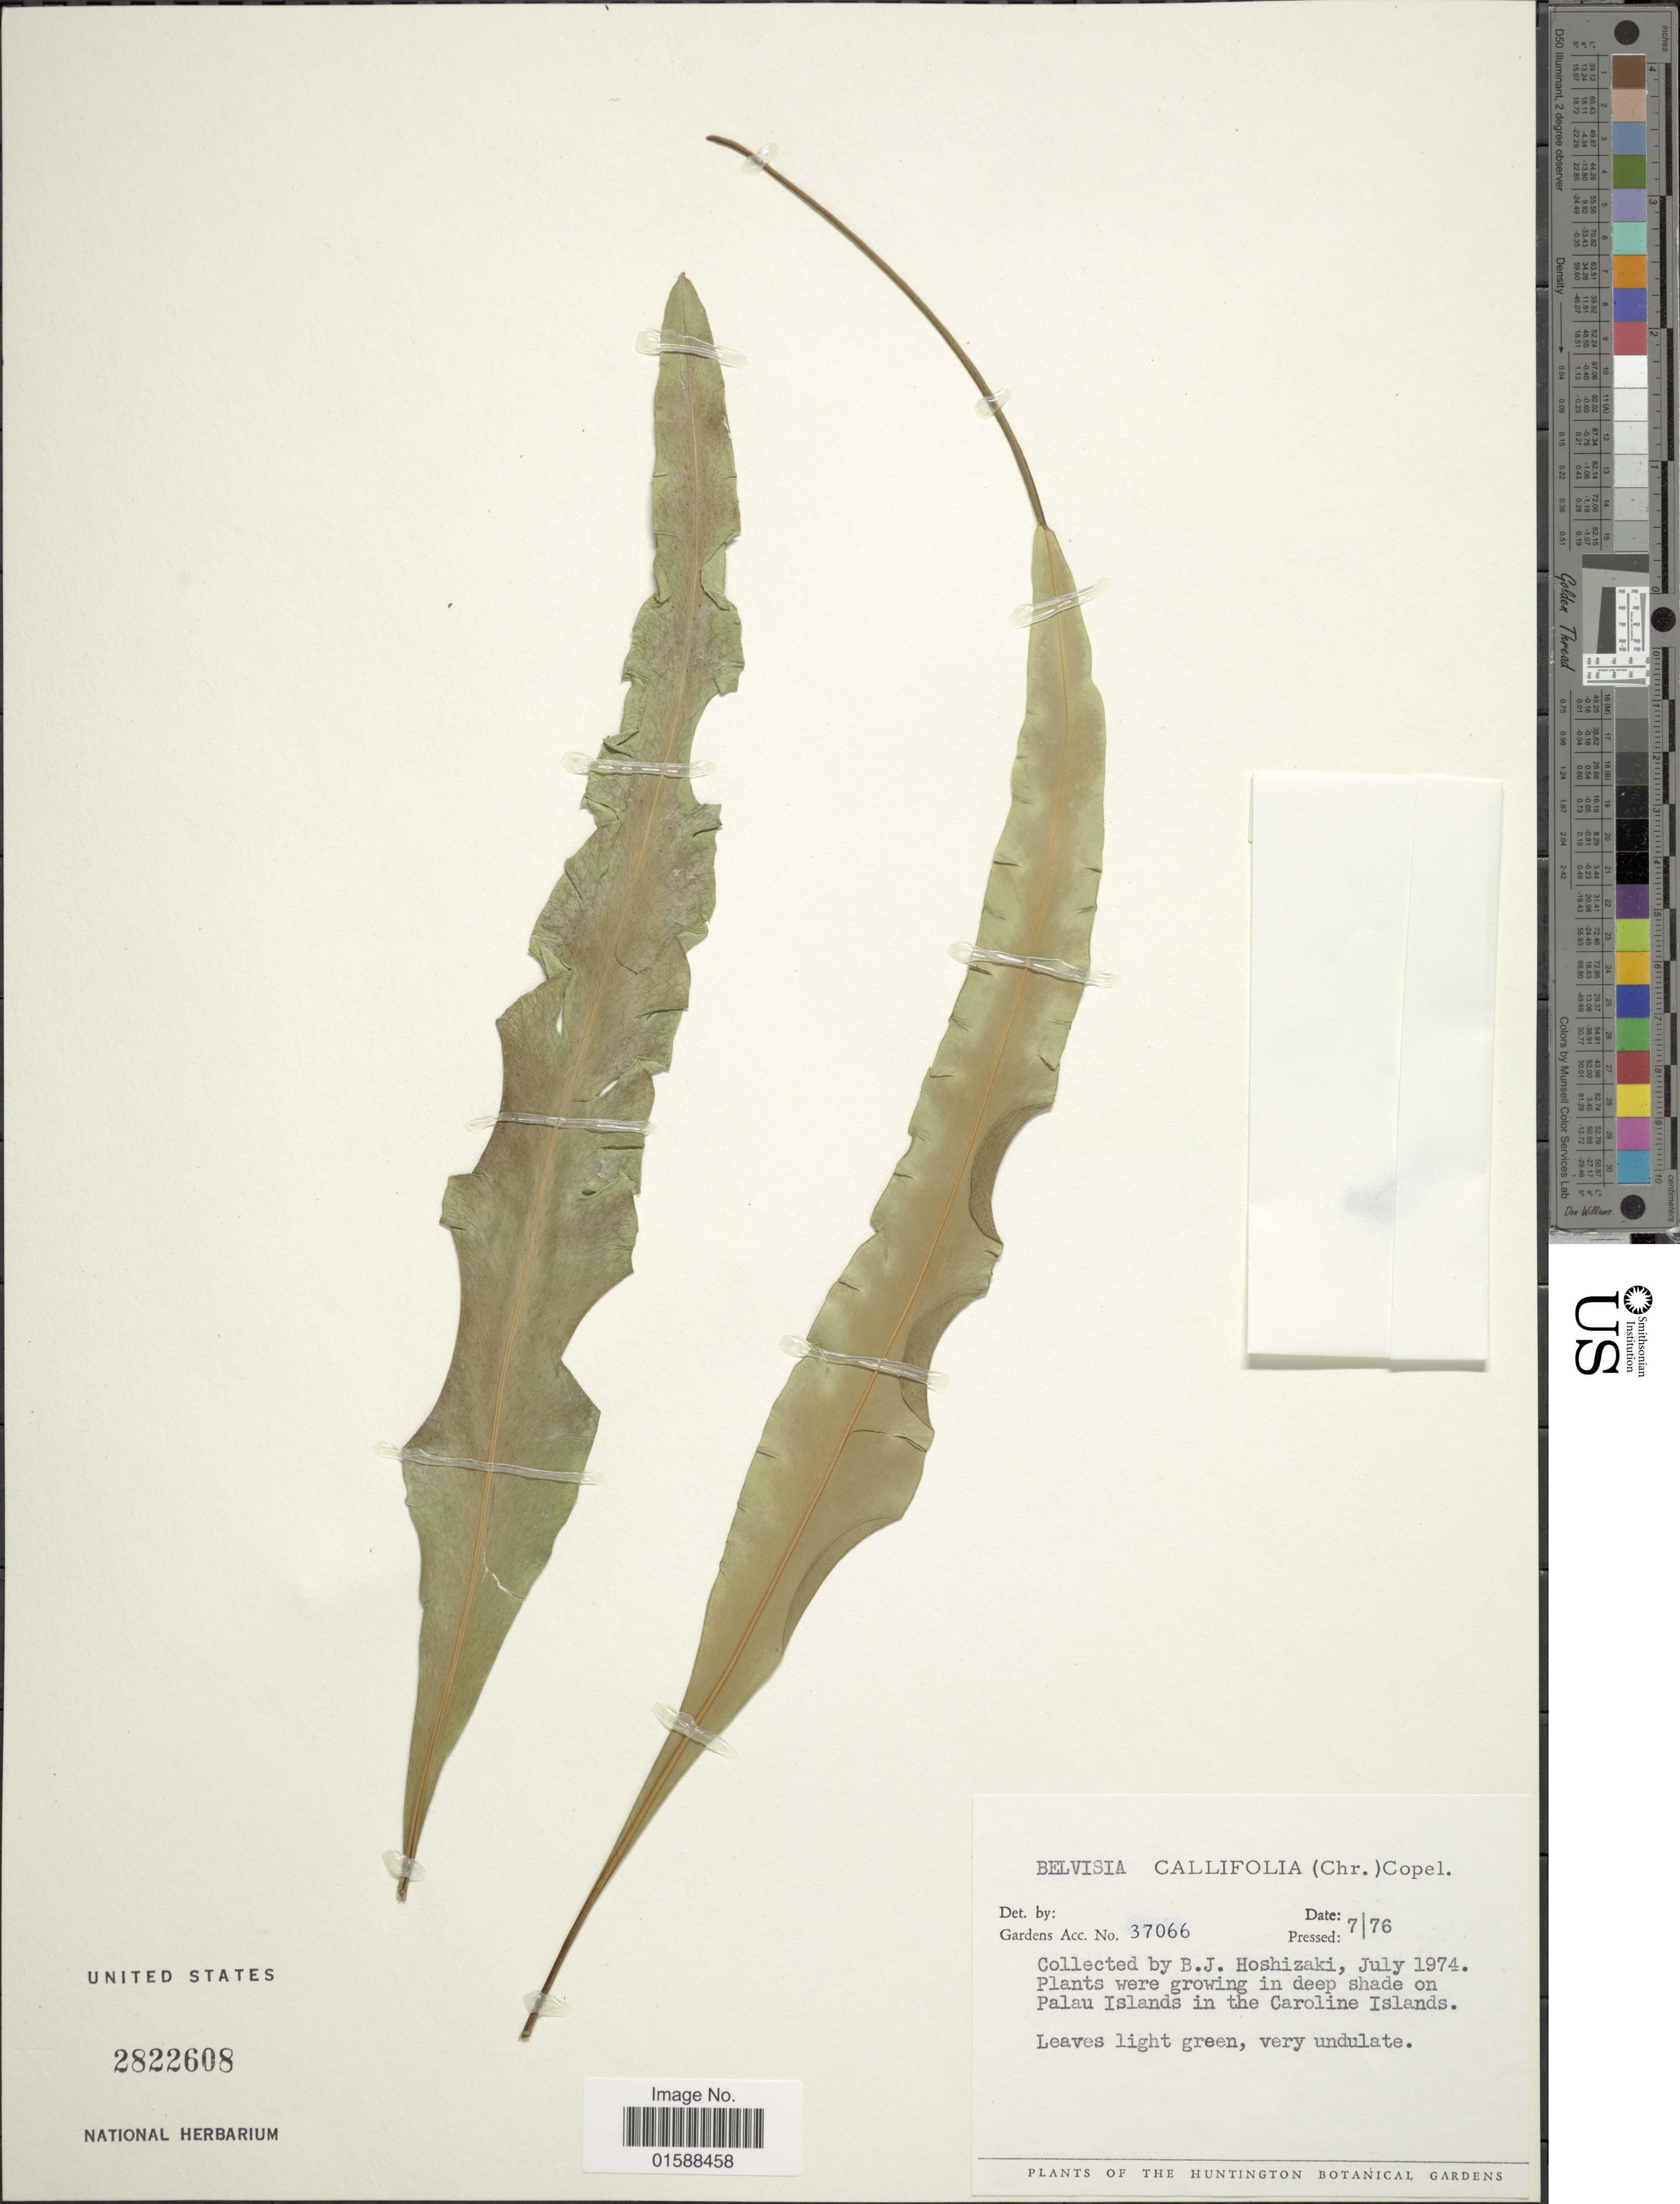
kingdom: Plantae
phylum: Tracheophyta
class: Polypodiopsida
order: Polypodiales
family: Polypodiaceae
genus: Lepisorus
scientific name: Lepisorus sp.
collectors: B. Hoshizaki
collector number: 37066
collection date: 1974-07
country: Palau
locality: Palau Islands in the Caroline Islands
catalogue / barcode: US 2822608